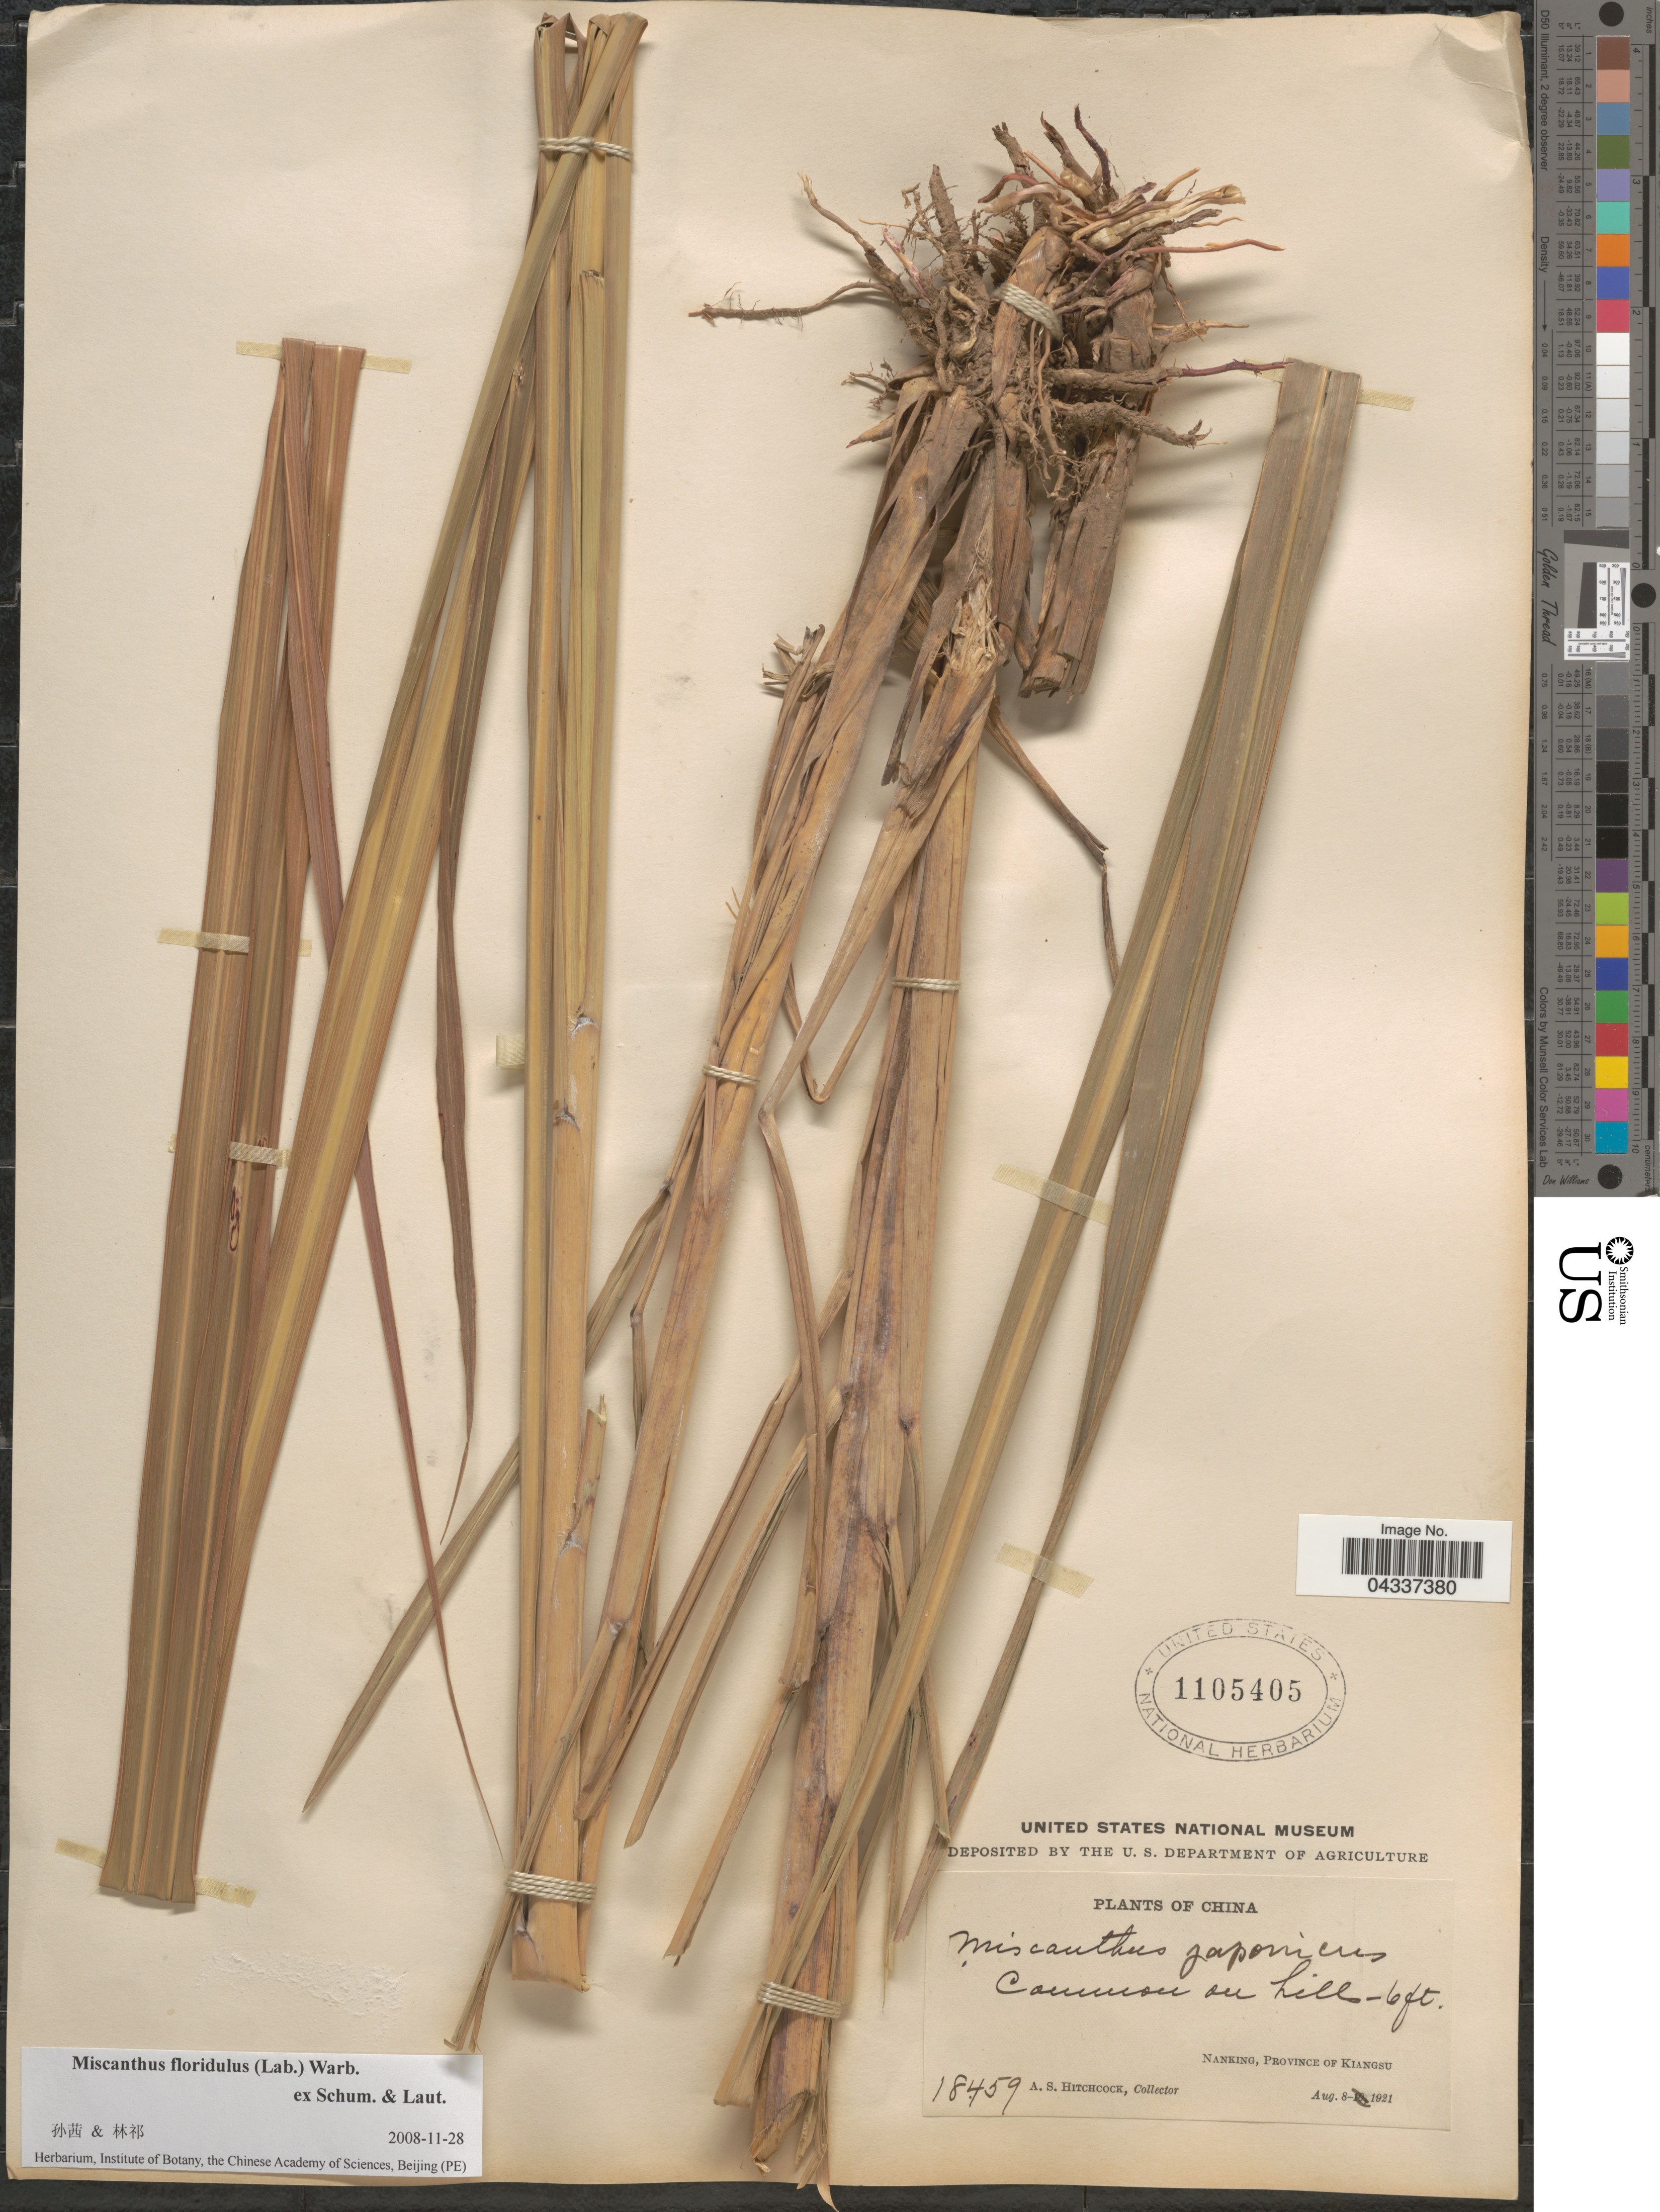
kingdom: Plantae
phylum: Tracheophyta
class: Liliopsida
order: Poales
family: Poaceae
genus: Miscanthus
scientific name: Miscanthus floridulus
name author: (Labill.) Warb.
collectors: A. S. Hitchcock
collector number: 18459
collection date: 1921-08-08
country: China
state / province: Jiangsu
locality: Nanking, Province of Kiangsu.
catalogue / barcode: US 1105405